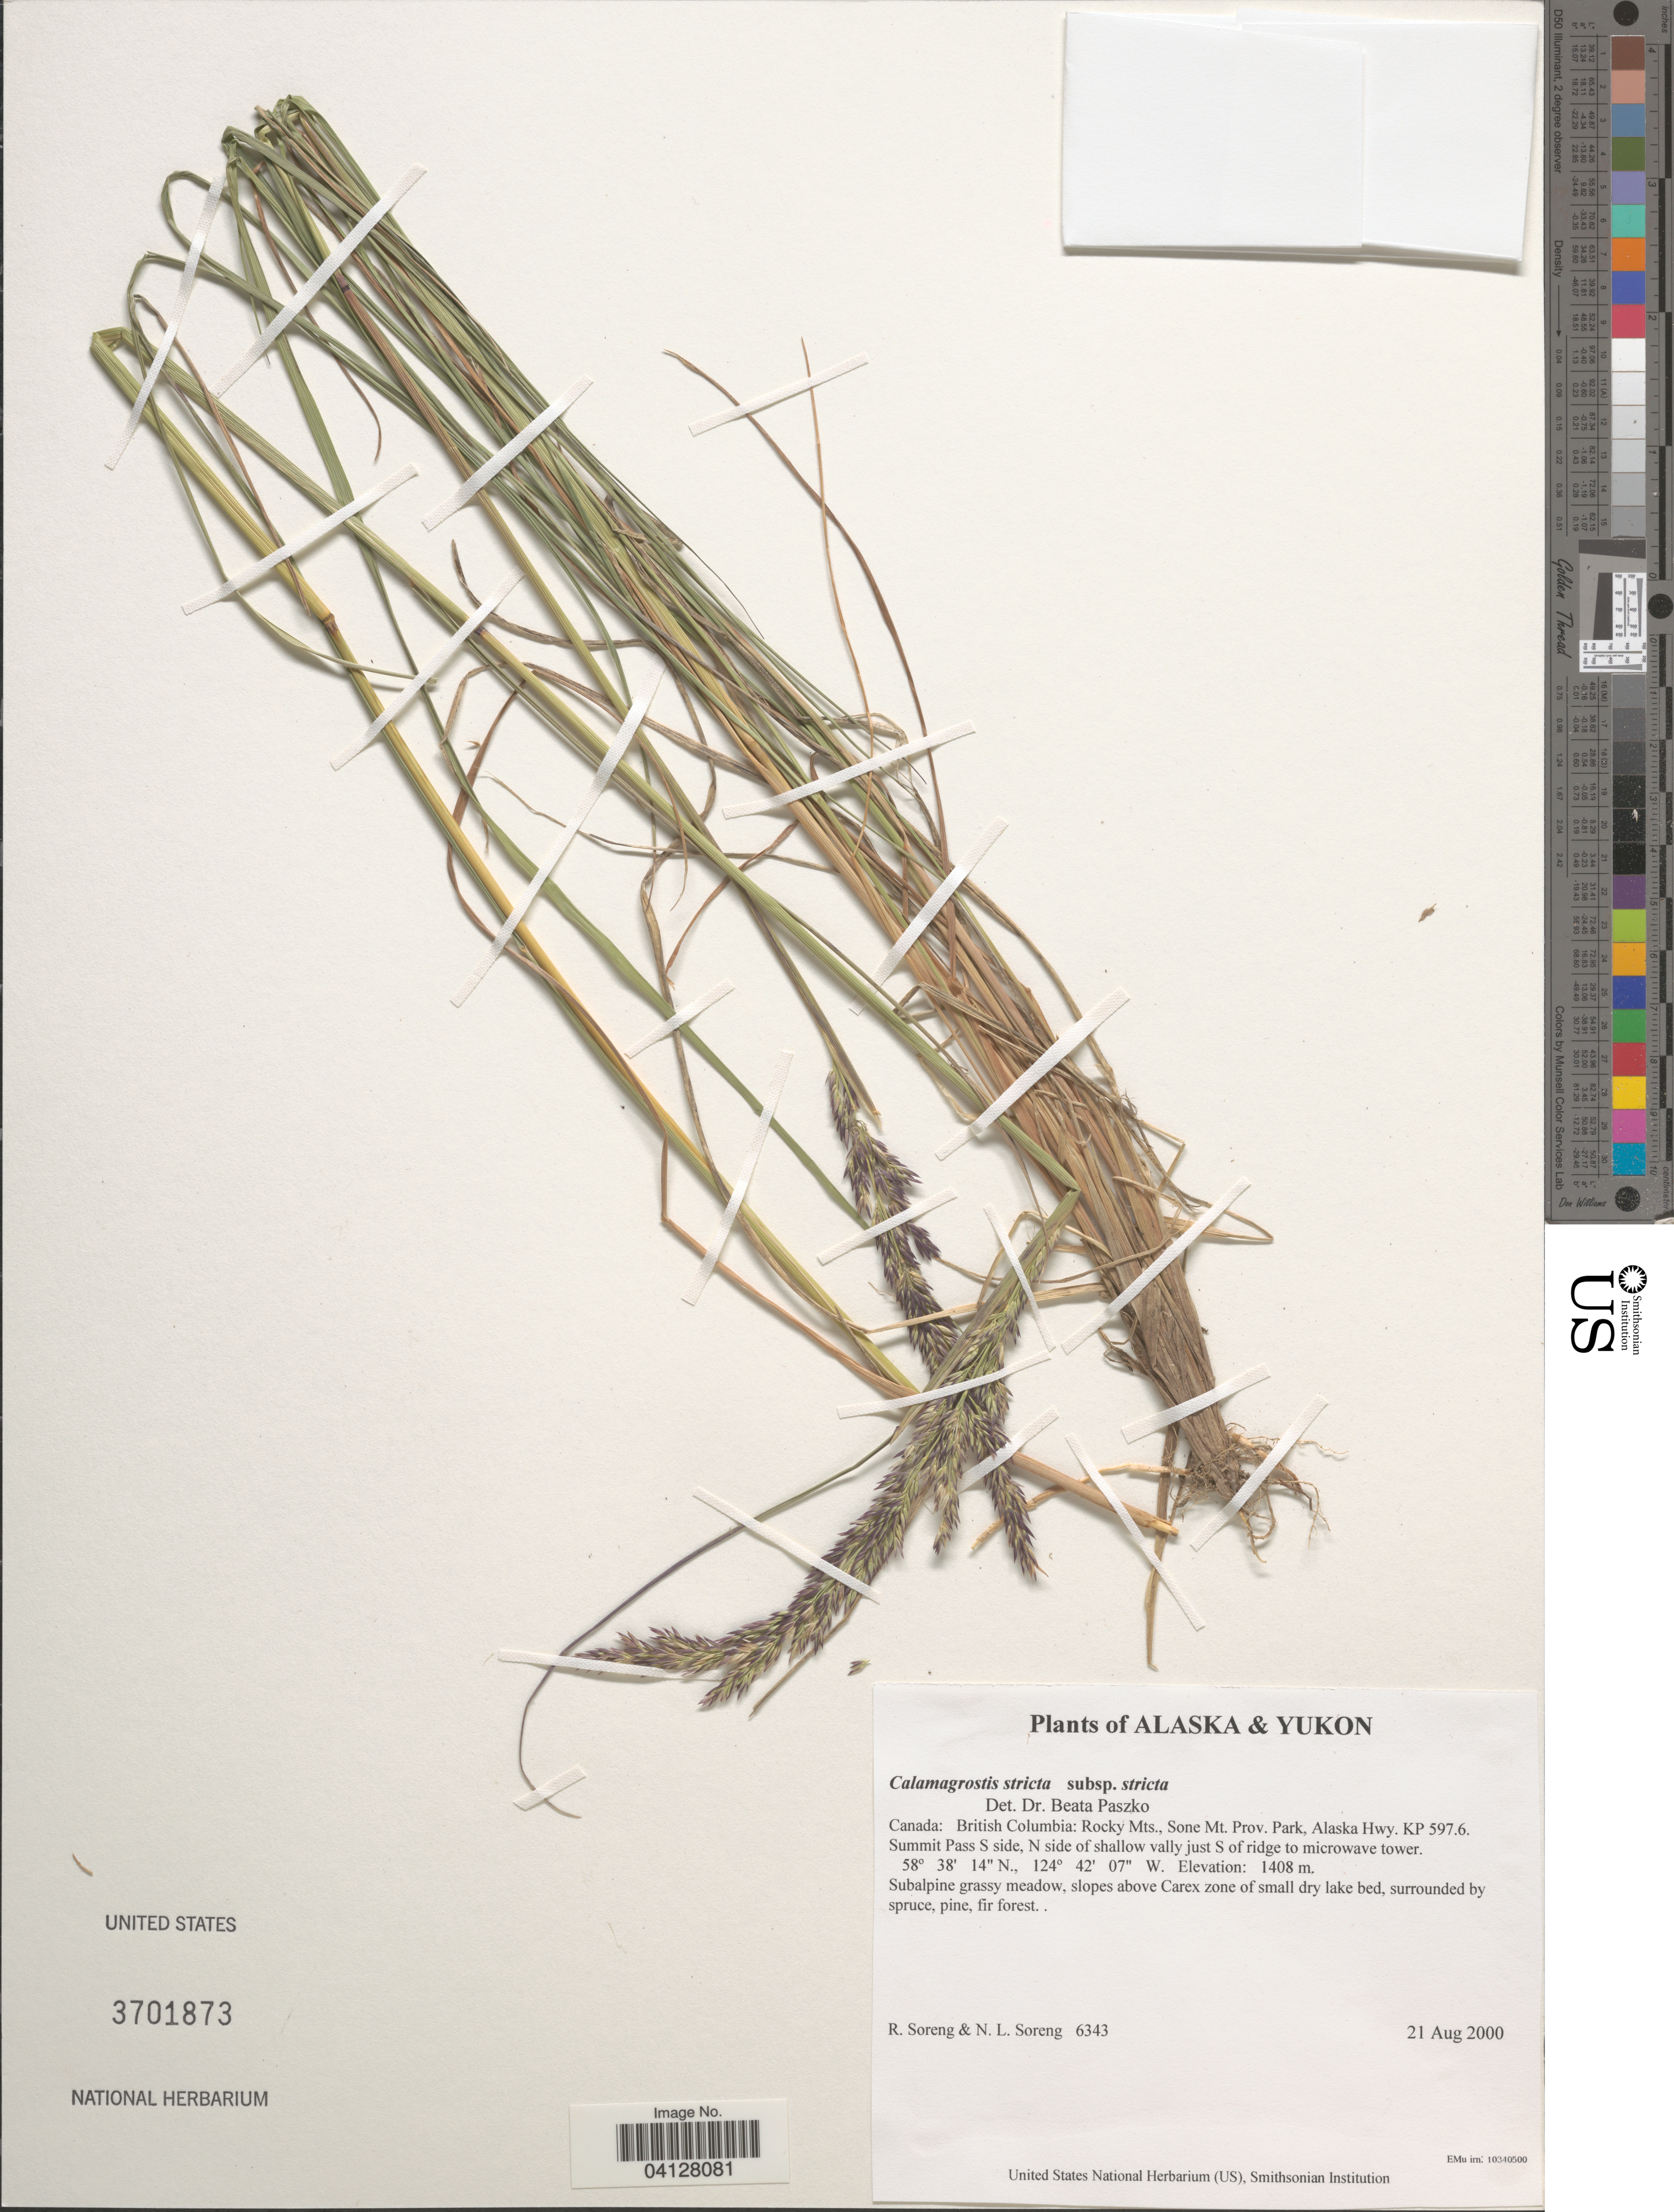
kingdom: Plantae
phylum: Tracheophyta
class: Liliopsida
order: Poales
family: Poaceae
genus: Calamagrostis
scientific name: Calamagrostis stricta subsp. stricta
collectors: R. J. Soreng & N. L. Soreng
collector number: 6343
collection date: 2000-08-21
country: Canada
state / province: British Columbia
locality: Rocky Mts., Sone Mt. Prov. Park, Alaska Hwy. KP 597.6. Summit Pass S side, N side of shallow valley just S of ridge to microwave tower.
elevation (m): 1408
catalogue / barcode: US 3701873